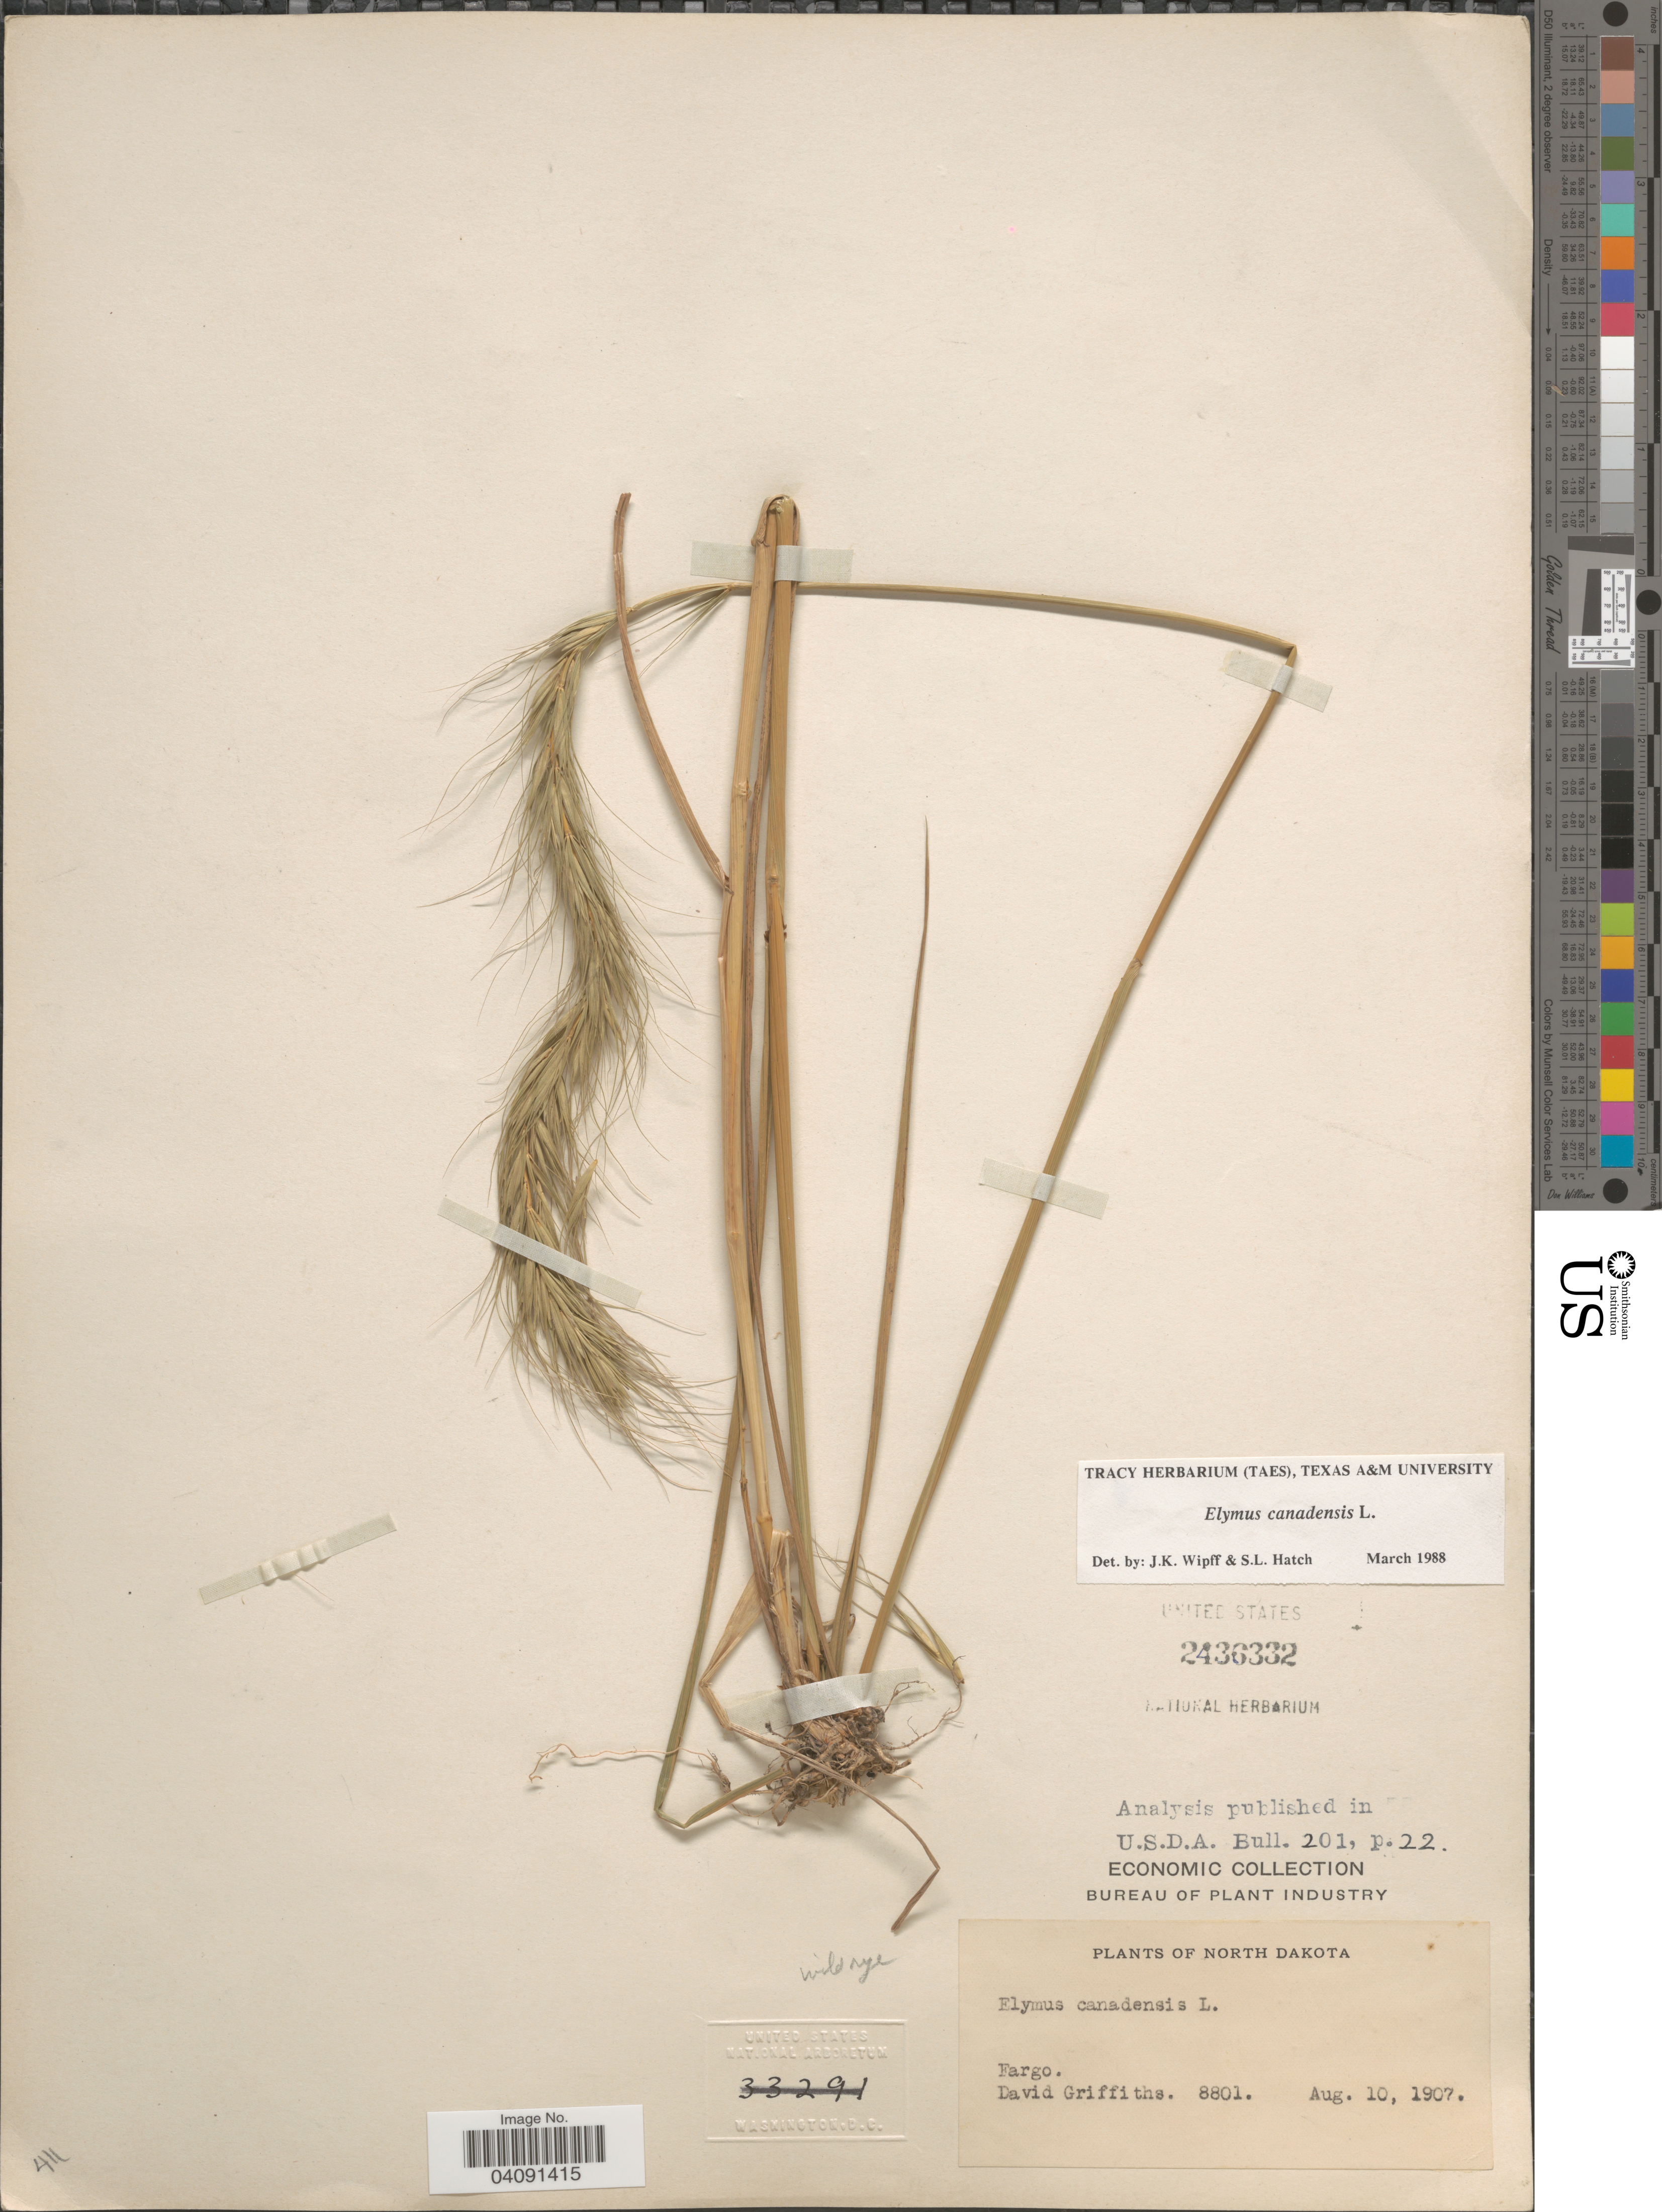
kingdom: Plantae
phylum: Tracheophyta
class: Liliopsida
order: Poales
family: Poaceae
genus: Elymus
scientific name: Elymus canadensis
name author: L.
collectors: D. Griffiths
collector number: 8801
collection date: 1907-08-10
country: United States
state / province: North Dakota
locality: Fargo.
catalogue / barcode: US 2436332